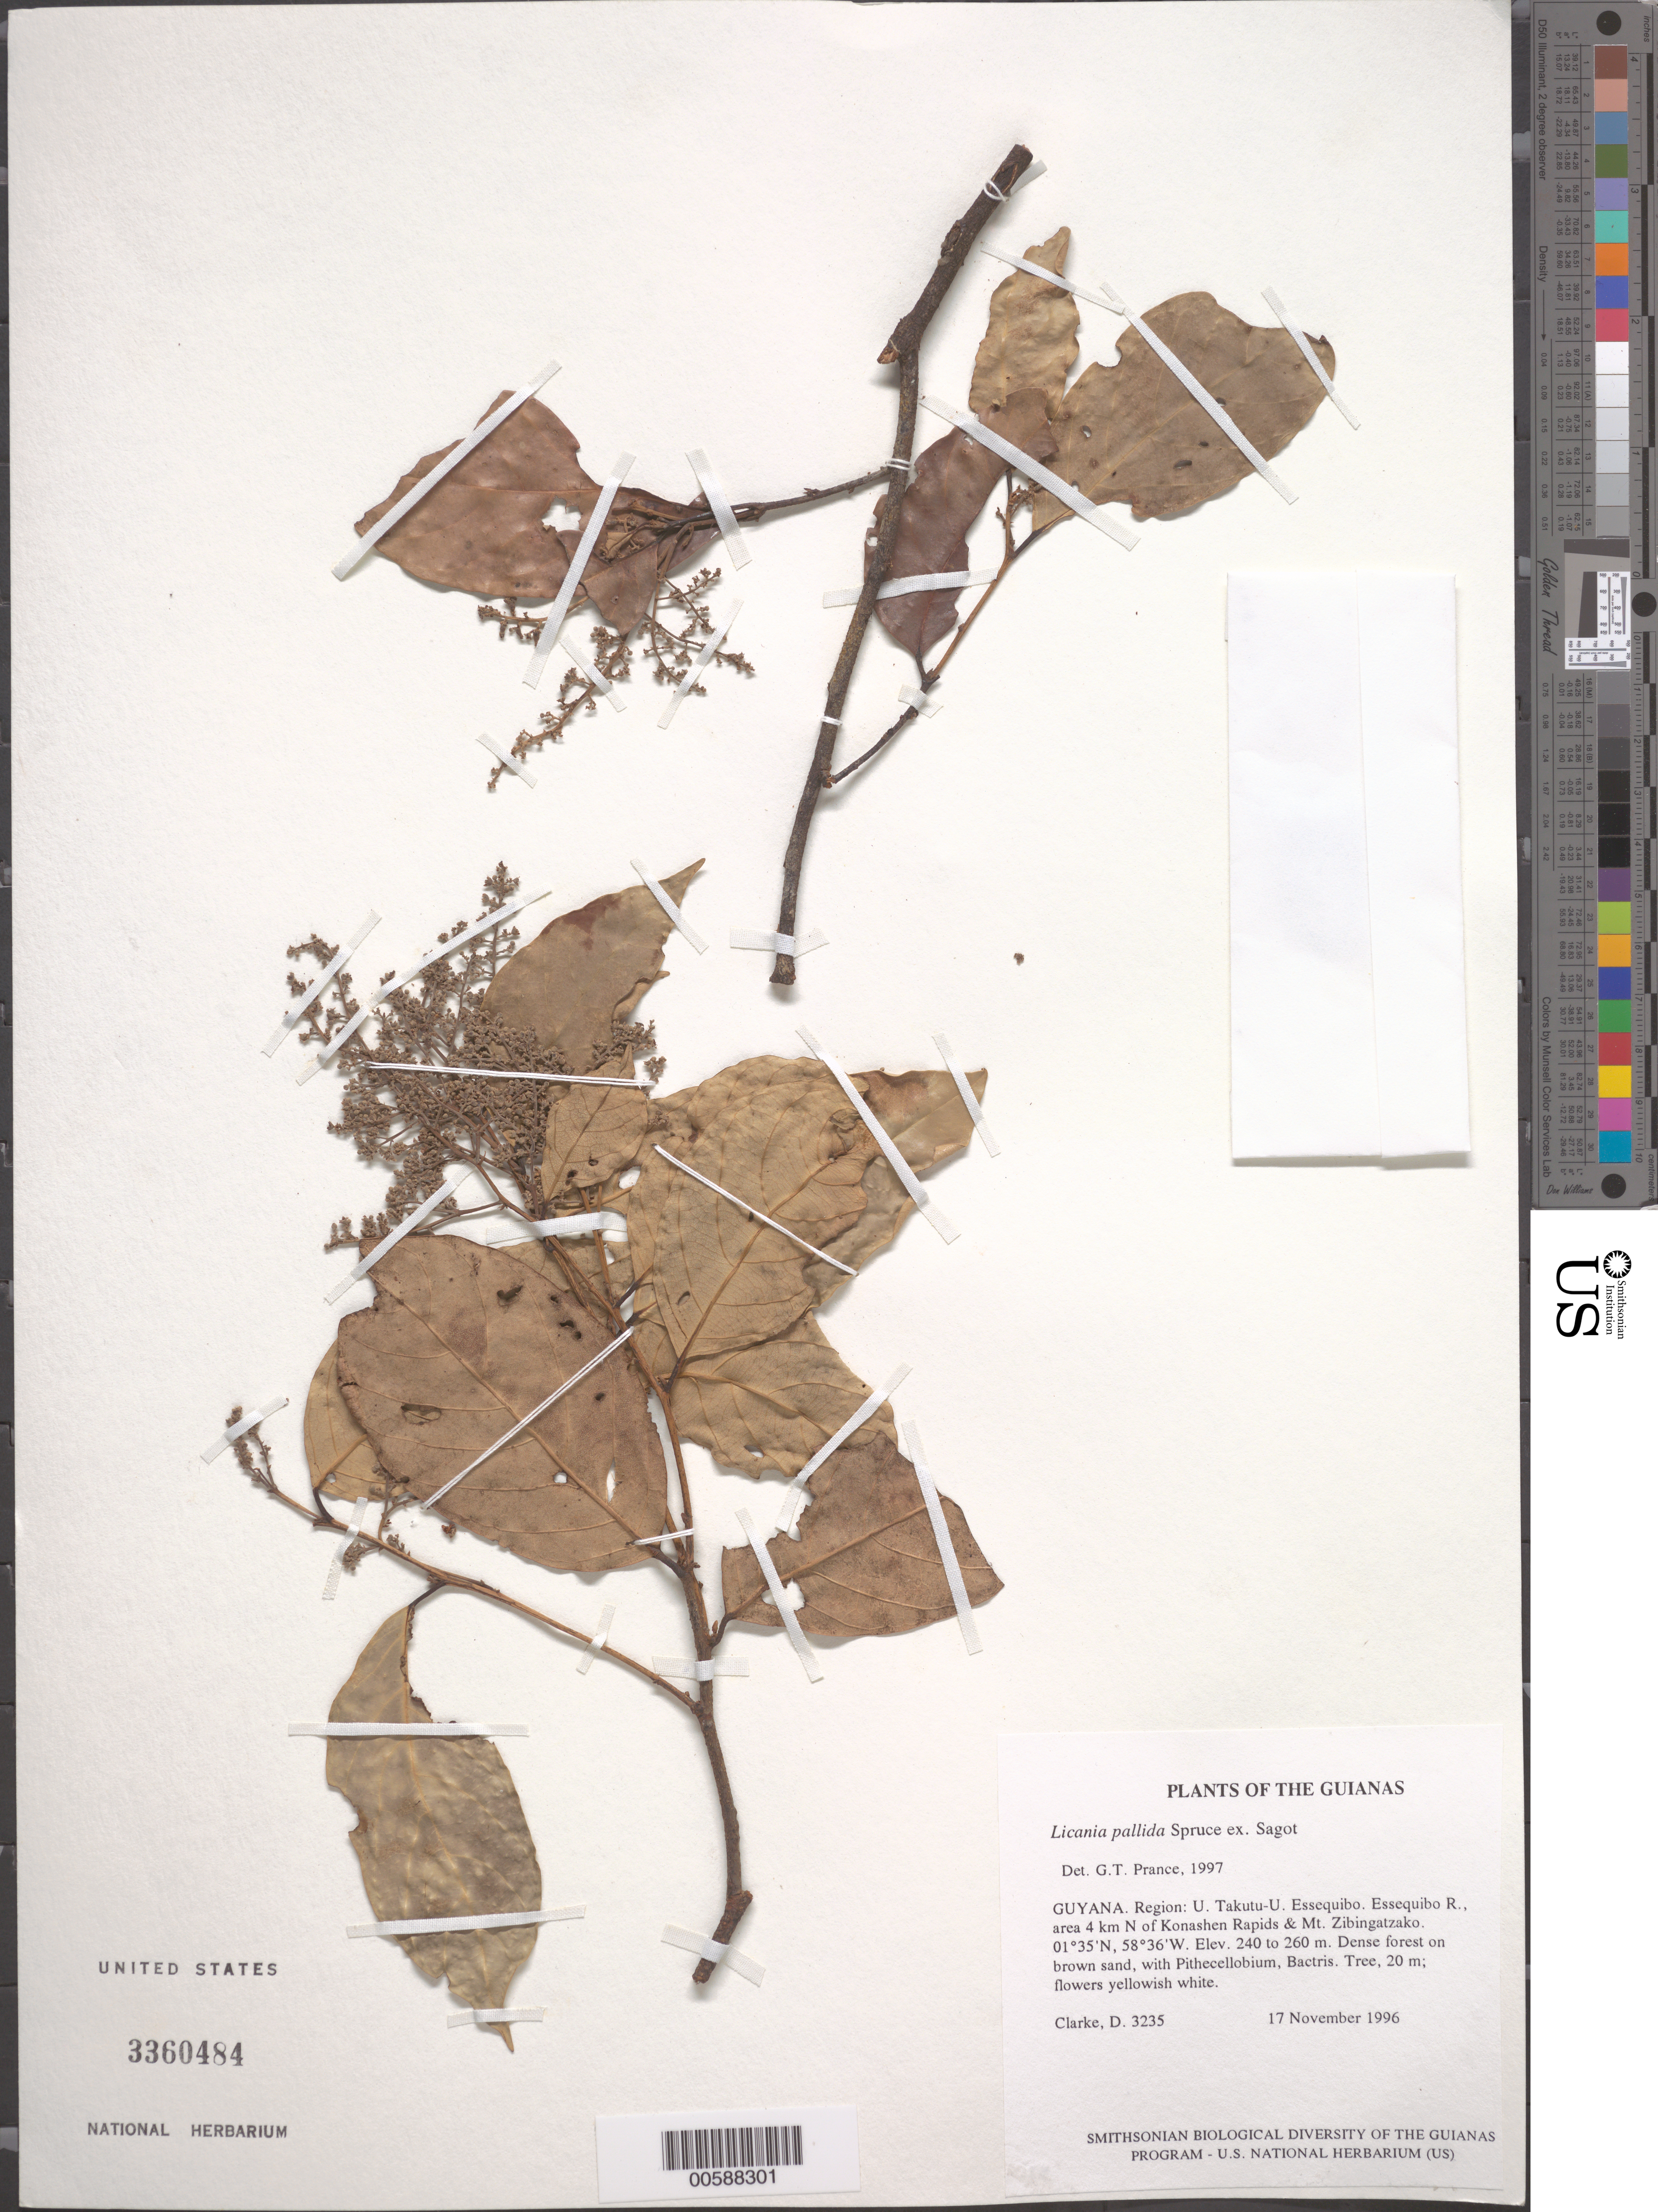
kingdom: Plantae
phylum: Tracheophyta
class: Magnoliopsida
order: Malpighiales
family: Chrysobalanaceae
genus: Licania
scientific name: Licania pallida Britton, nom. illeg.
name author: Britton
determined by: Prance, G. T.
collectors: H. D. Clarke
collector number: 3235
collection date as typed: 17 November 1996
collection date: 1996-11-17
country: Guyana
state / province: U. Takutu-U. Essequibo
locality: Essequibo R., area 4 km N of Konashen Rapids & Mt. Zibingatzako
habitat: Dense forest on brown sand, with Pithecellobium, Bactris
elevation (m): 240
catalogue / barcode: US 3360484